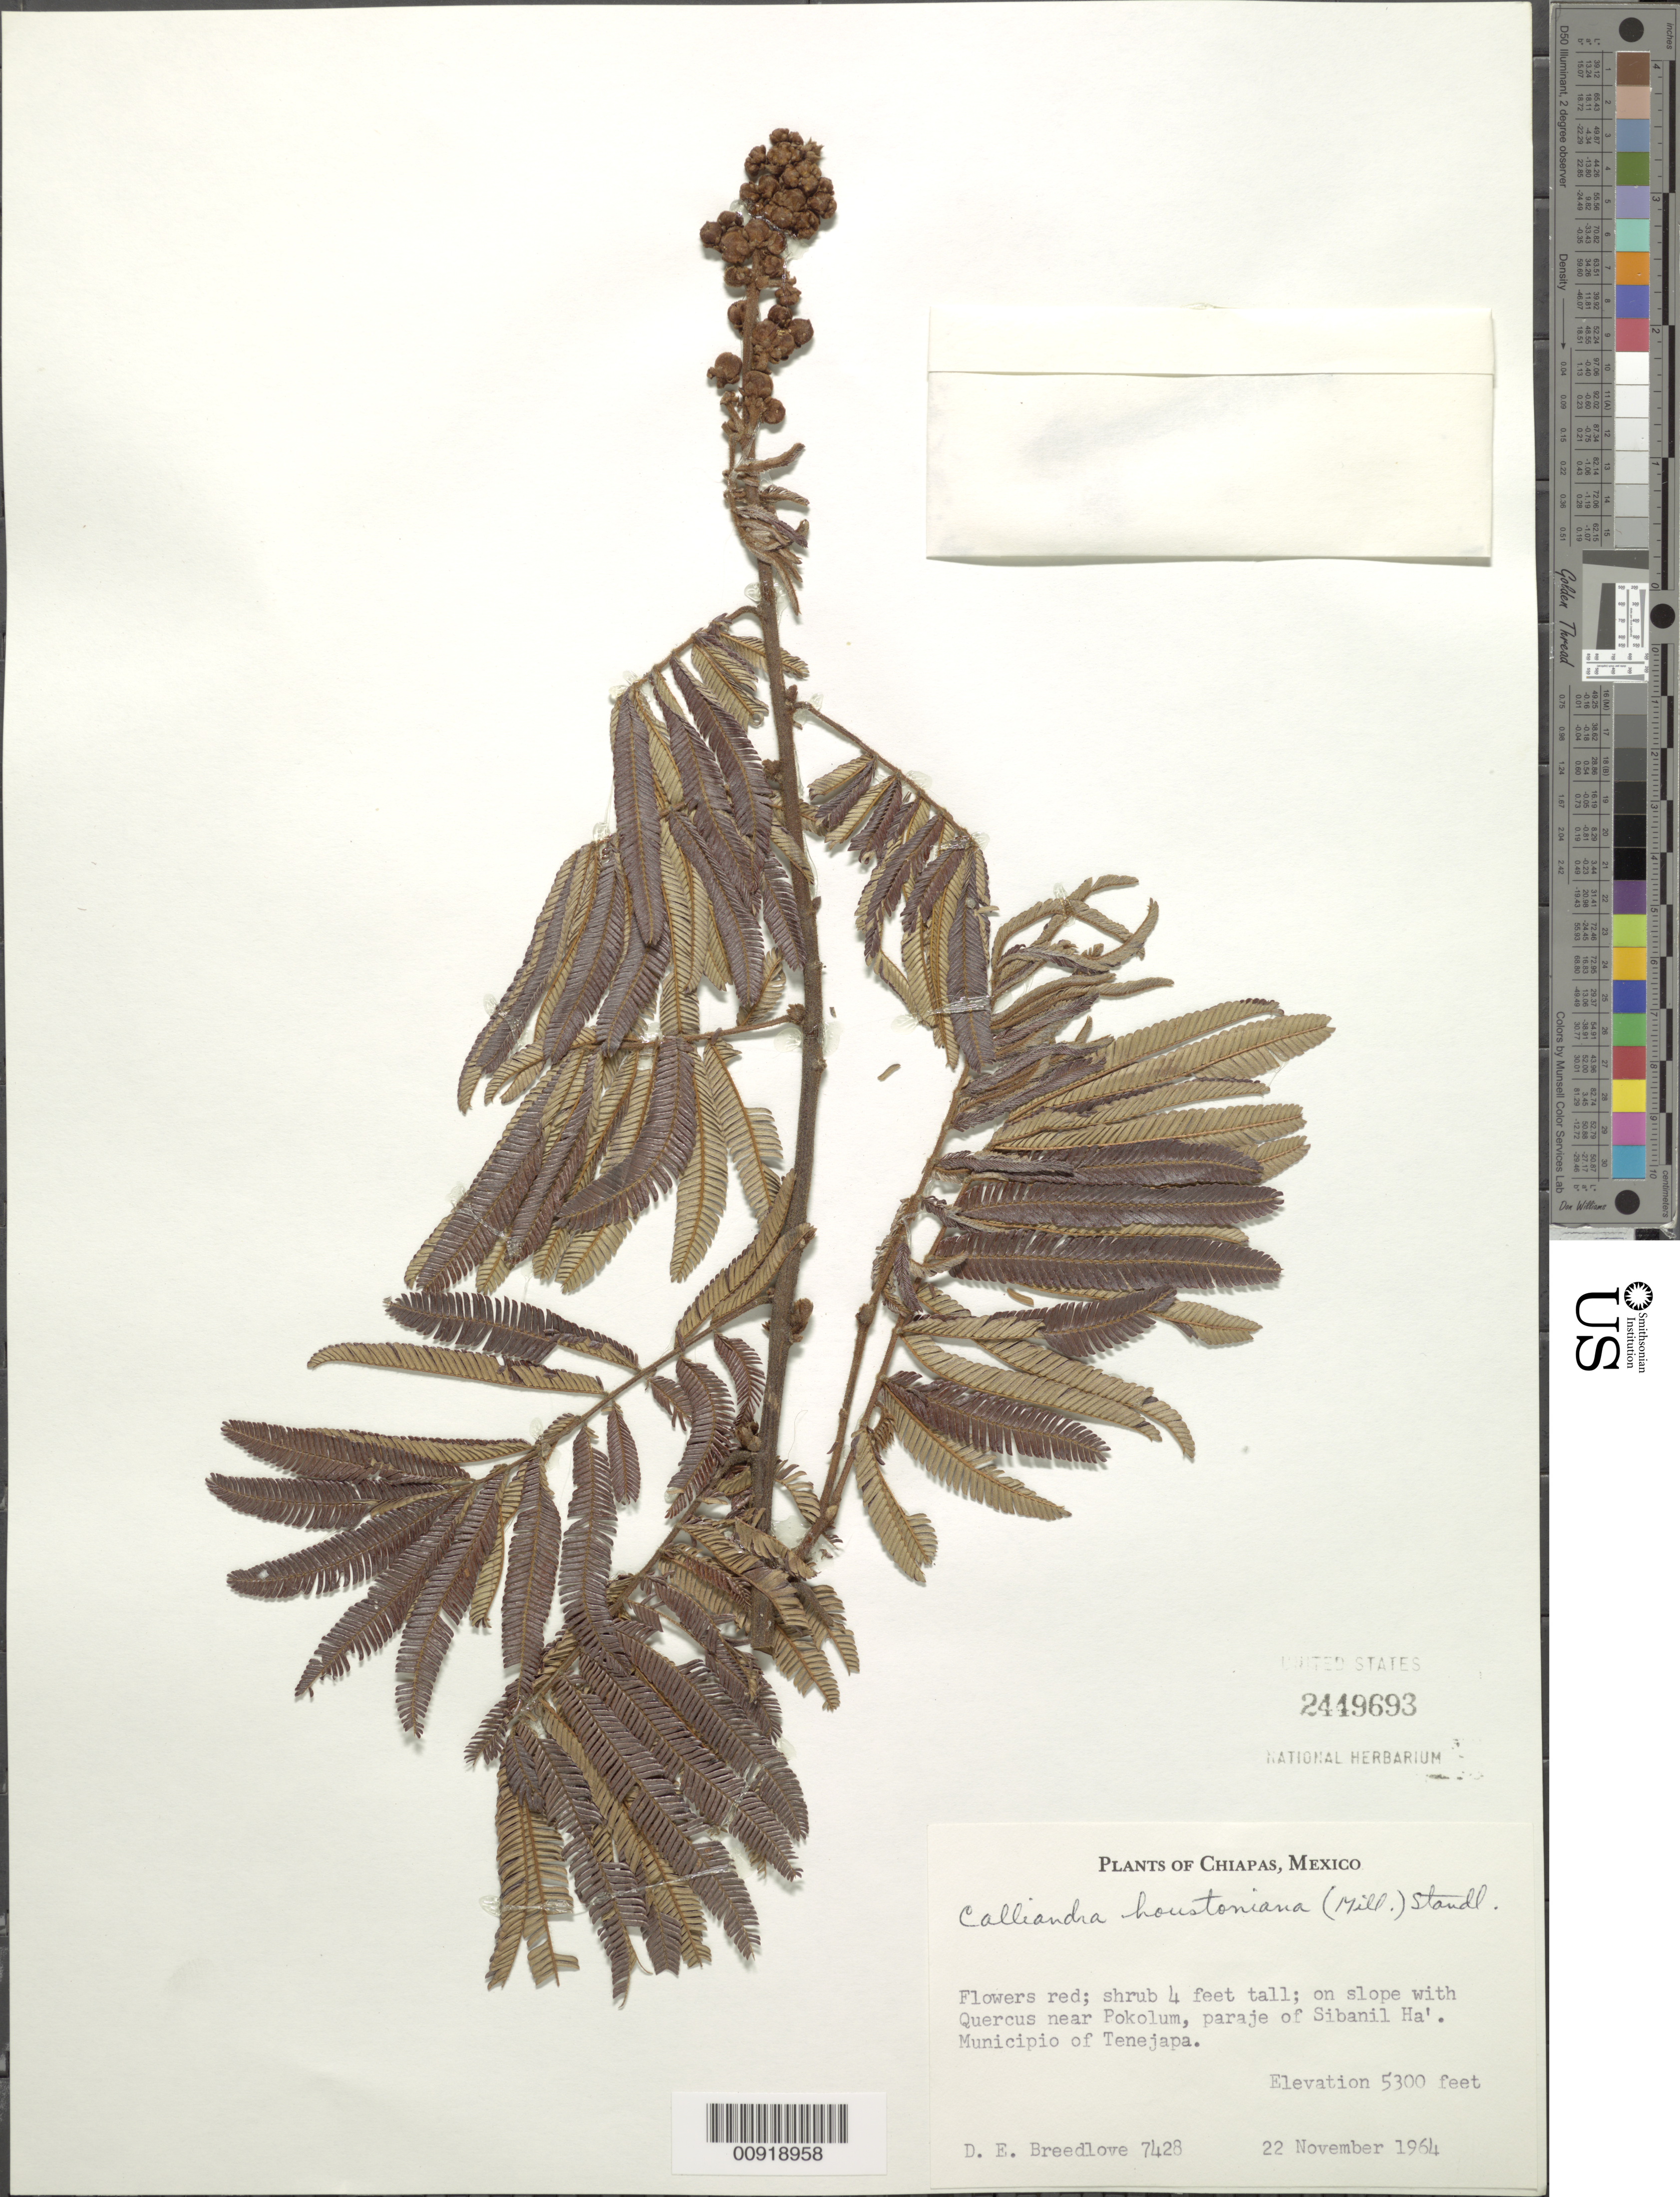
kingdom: Plantae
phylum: Tracheophyta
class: Magnoliopsida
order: Fabales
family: Fabaceae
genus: Calliandra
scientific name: Calliandra houstoniana var. houstoniana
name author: (Mill.) Standl.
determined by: Strong, Mark T., (BOT), Smithsonian Institution - National Museum of Natural History (UNITED STATES)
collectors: D. E. Breedlove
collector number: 7428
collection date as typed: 22 Nov 1964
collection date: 1964-11-22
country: Mexico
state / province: Chiapas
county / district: Tenejapa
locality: Near Pokolum, paraje of Sibanil Ha'. Municipio of Tenejapa, Chiapas.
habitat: On slope with Quercus.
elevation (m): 1615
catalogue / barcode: US 2449693